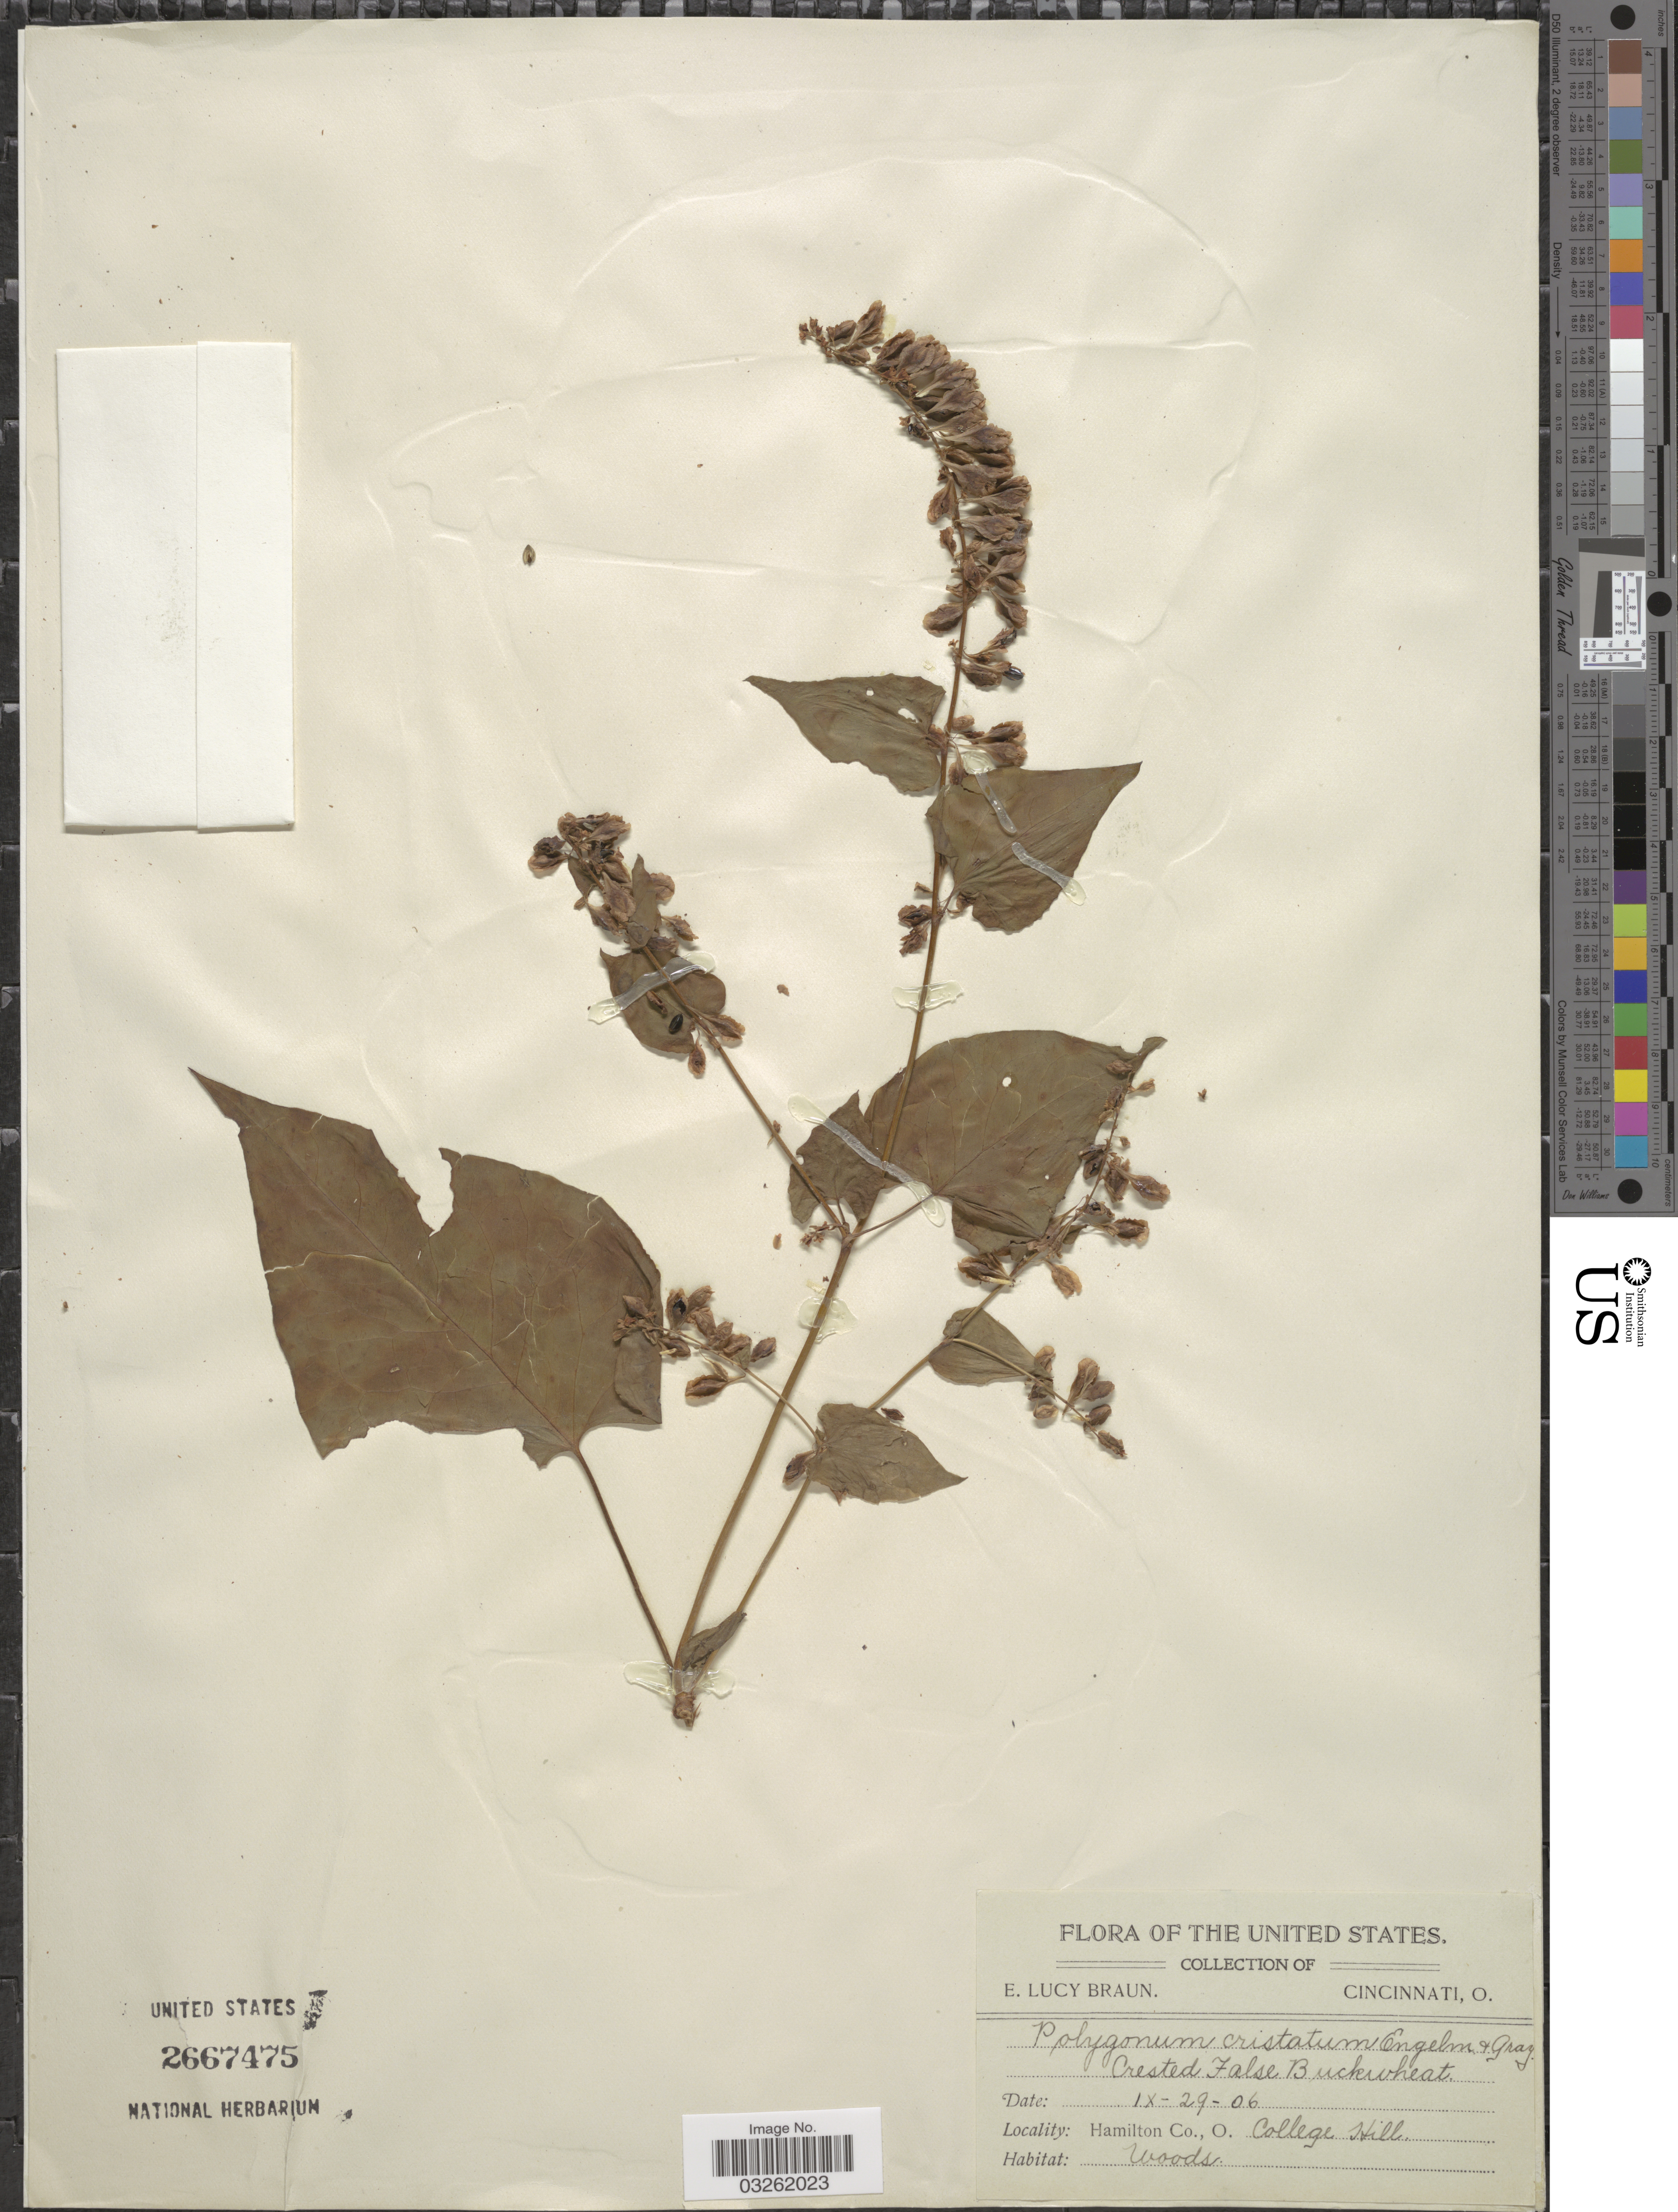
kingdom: Plantae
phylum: Tracheophyta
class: Magnoliopsida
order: Caryophyllales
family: Polygonaceae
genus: Fallopia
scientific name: Fallopia scandens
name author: (L.) Holub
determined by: Strong, Mark T., (BOT), Smithsonian Institution - National Museum of Natural History (UNITED STATES)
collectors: E. L. Braun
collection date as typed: Transcribed d/m/y: 29/9/6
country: United States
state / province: Ohio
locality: Hamilton Co., O. College Hill.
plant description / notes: Fallopia cristata (Engelm. & A. Gray) Holub here treated as a heterotypic synonym.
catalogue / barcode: US 2667475